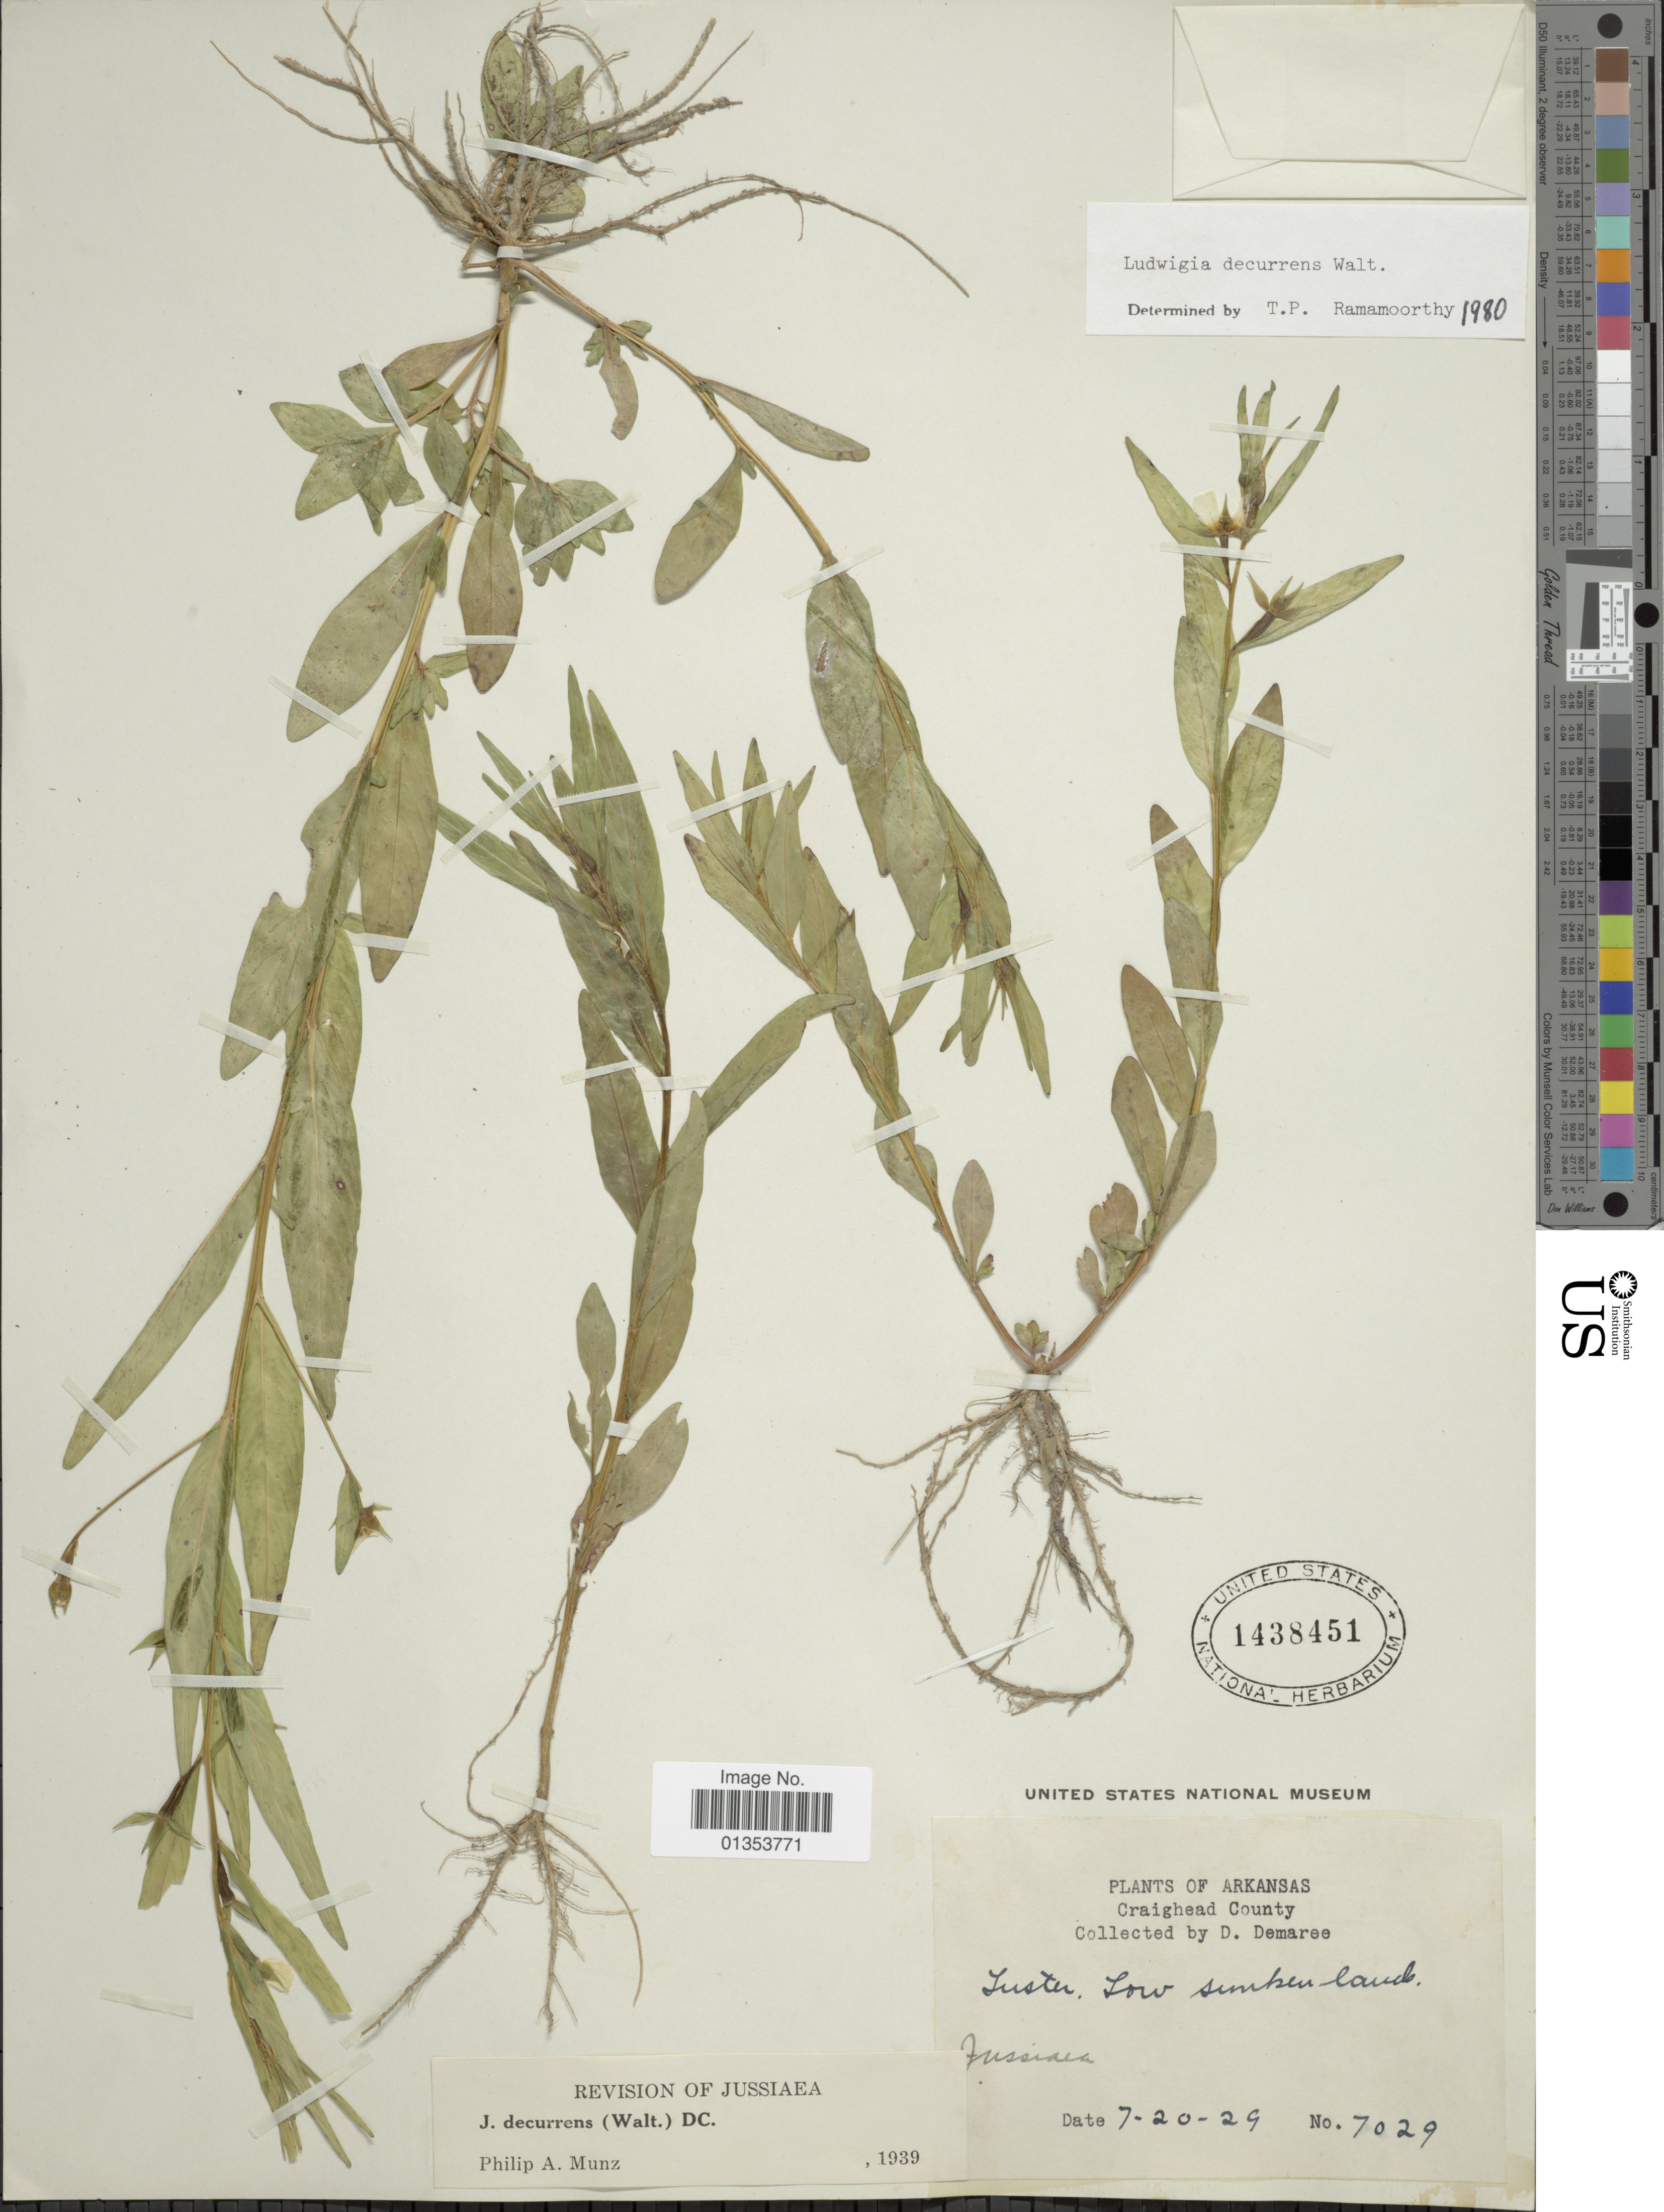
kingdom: Plantae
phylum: Tracheophyta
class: Magnoliopsida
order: Myrtales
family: Onagraceae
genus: Ludwigia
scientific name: Ludwigia decurrens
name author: Walter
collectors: D. Demaree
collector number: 7029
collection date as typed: Transcribed d/m/y: 20/7/29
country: United States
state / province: Arkansas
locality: Craighead County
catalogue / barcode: US 1438451